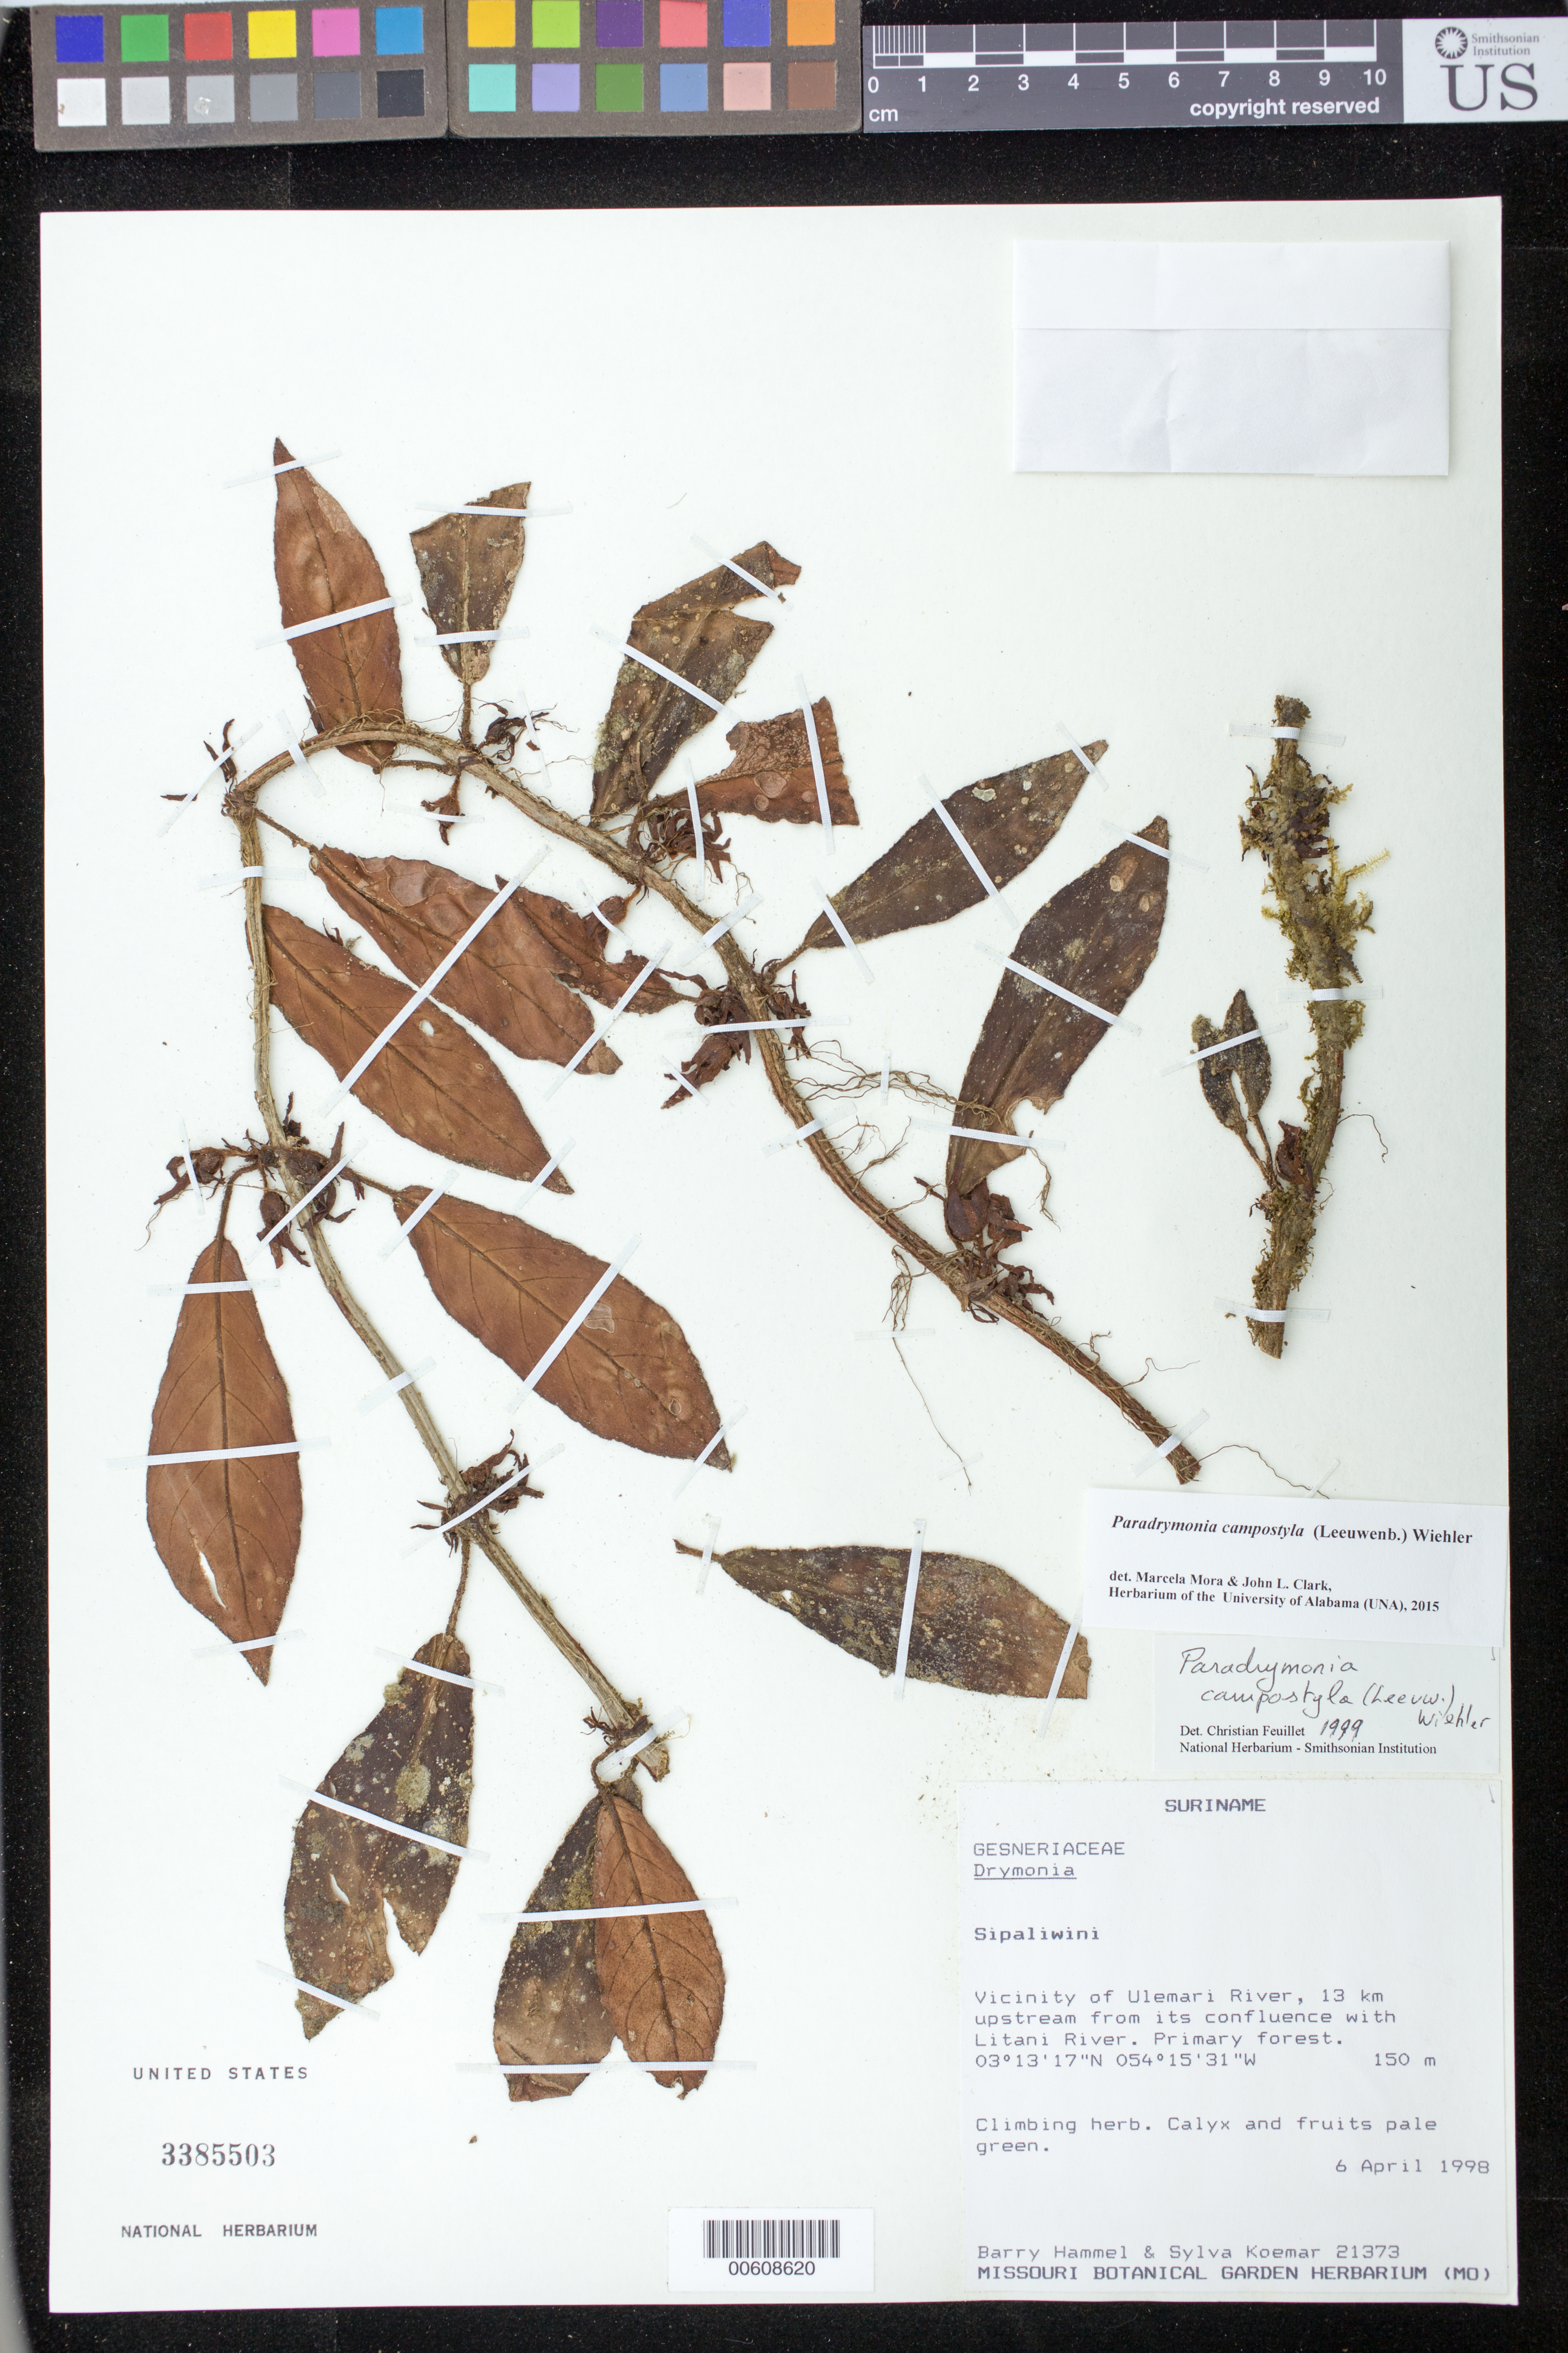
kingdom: Plantae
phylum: Tracheophyta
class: Magnoliopsida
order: Lamiales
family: Gesneriaceae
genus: Paradrymonia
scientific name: Paradrymonia campostyla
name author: (Leeuwenb.) Wiehler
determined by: Mora, M. M.; Clark, J. L.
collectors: B. Hammel & S. Koemar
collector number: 21373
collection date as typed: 06 Apr 1998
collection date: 1998-04-06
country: Suriname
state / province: Sipaliwini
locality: Vicinity of Ulemari River, 13 km upstream from its confluence with Litani River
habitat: Primary forest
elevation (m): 150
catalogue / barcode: US 3385503